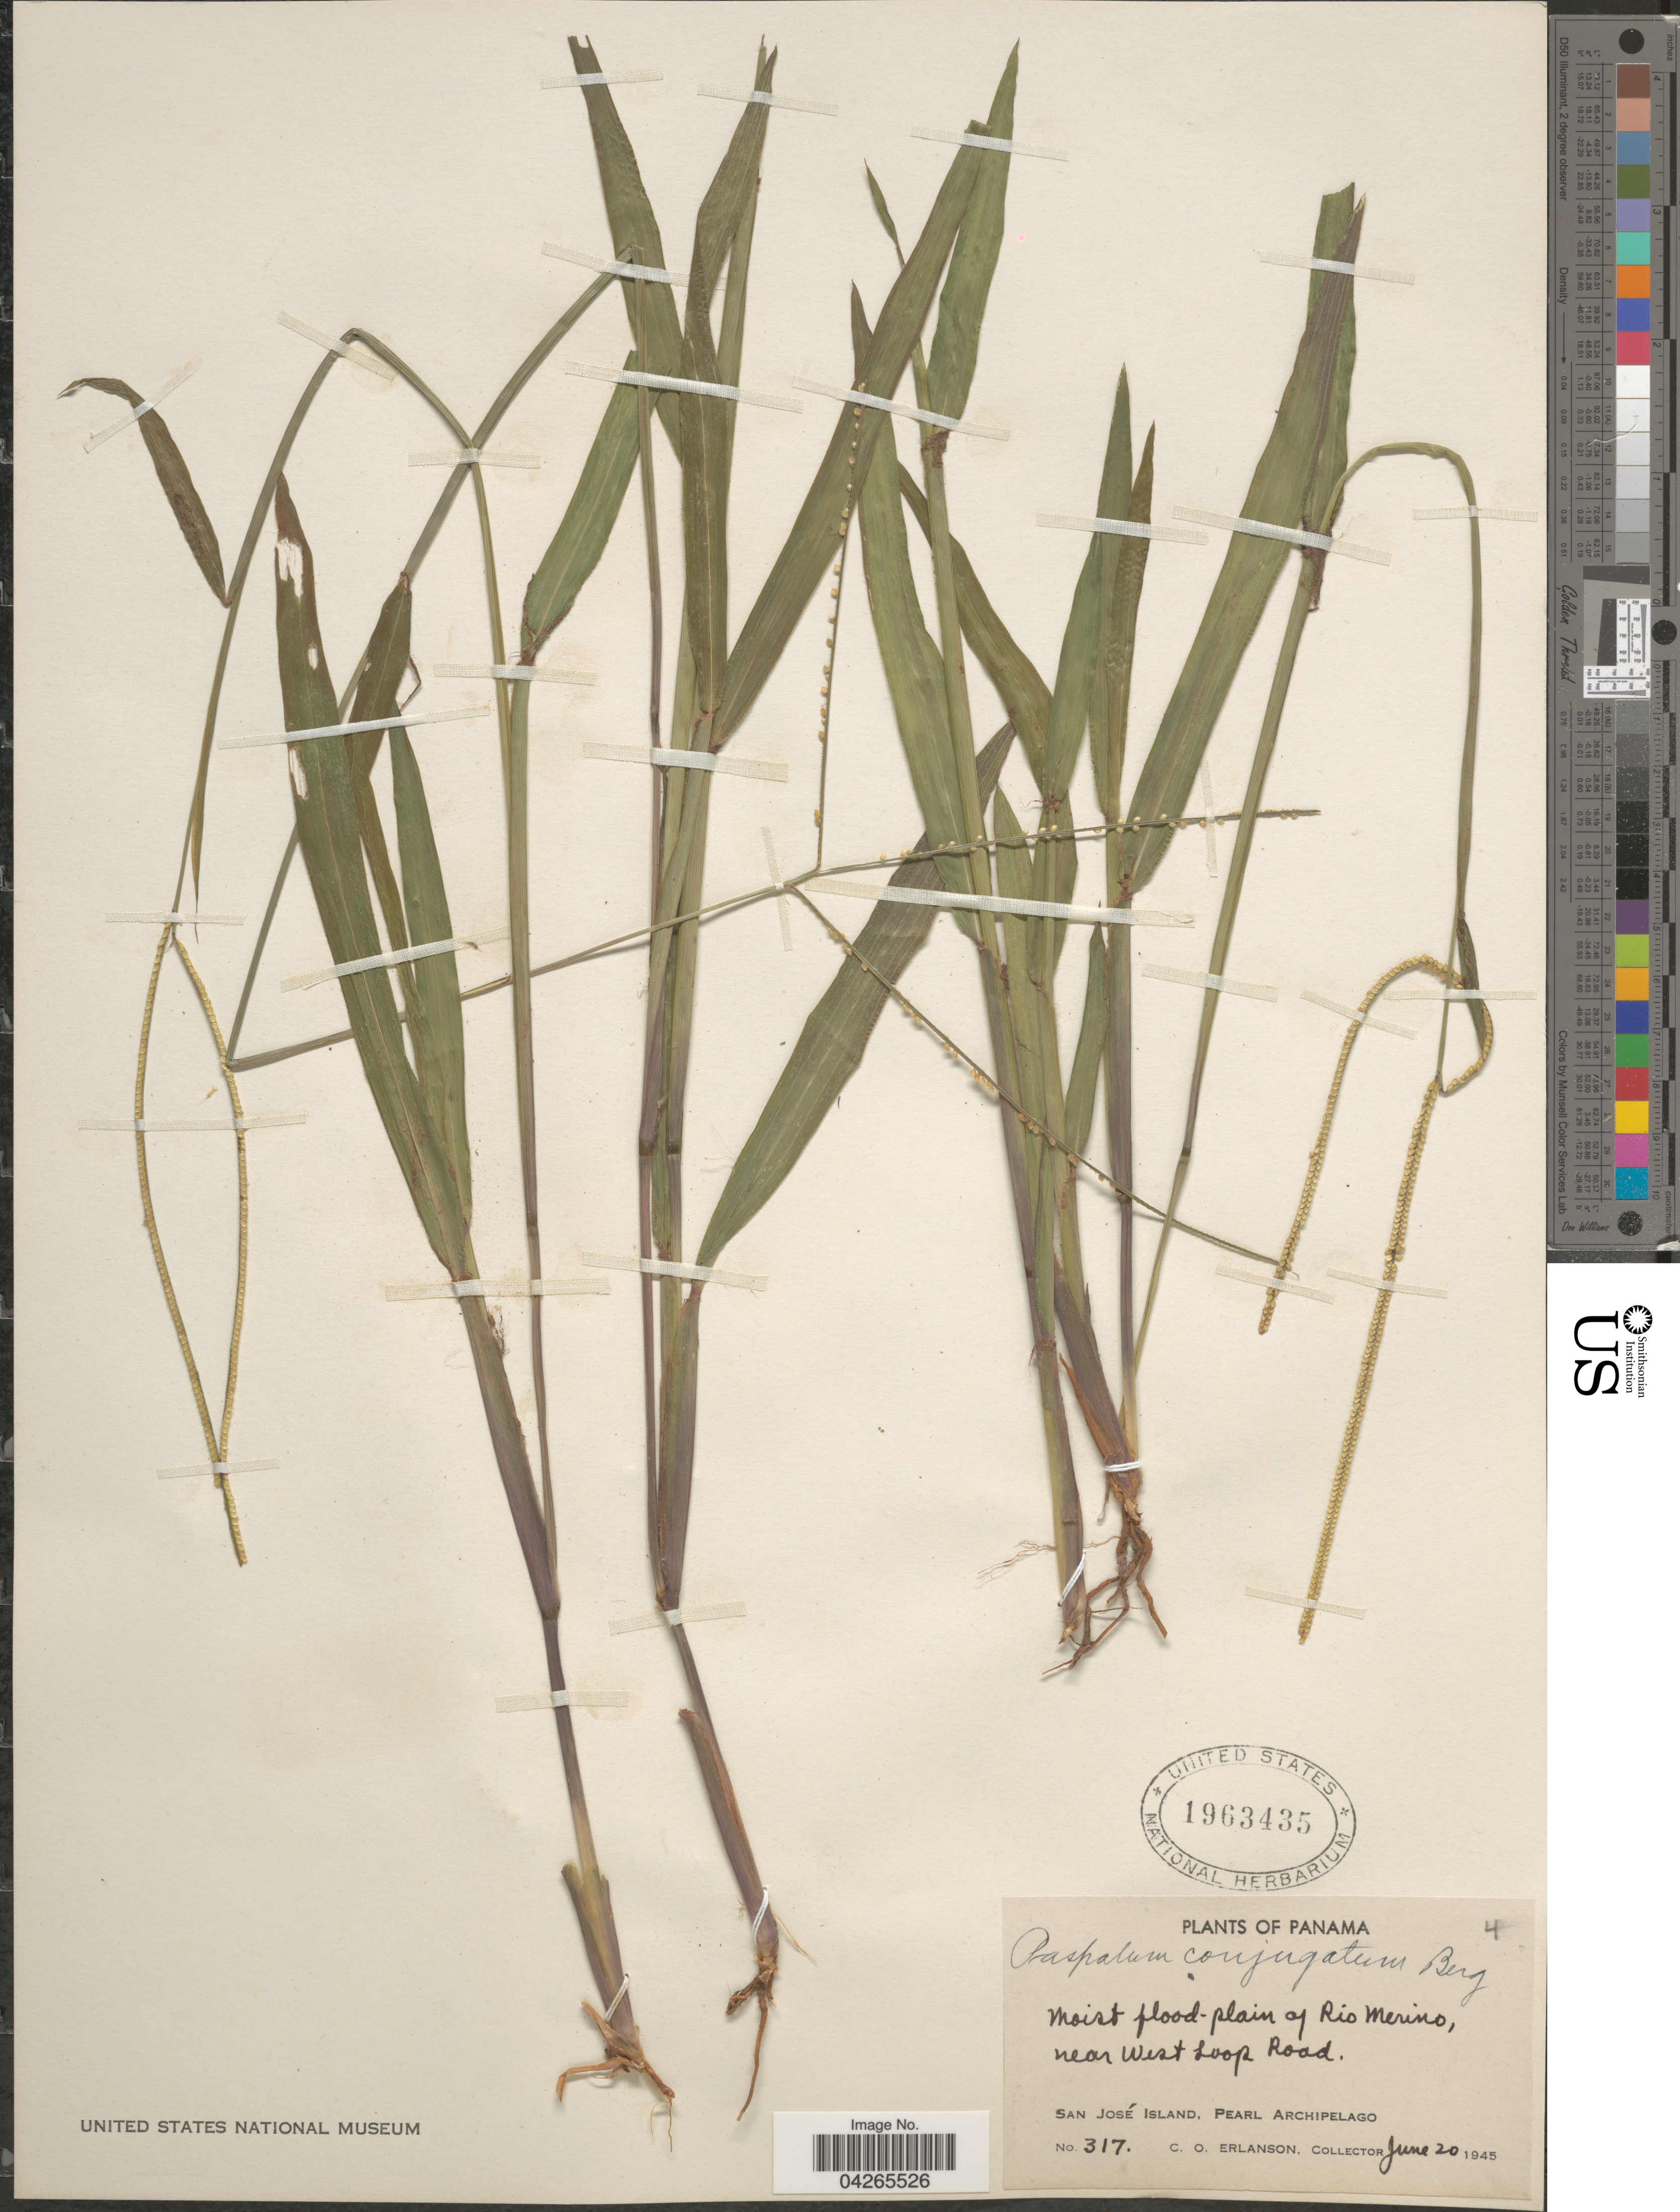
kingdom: Plantae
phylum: Tracheophyta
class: Liliopsida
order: Poales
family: Poaceae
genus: Paspalum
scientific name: Paspalum conjugatum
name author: P.J. Bergius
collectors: C. O. Erlanson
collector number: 317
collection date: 1945-06-20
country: Panama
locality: Moist flood-plain of Rio Marino, near West Loop Road. San José Island, Pearl Archipelago.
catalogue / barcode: US 1963435